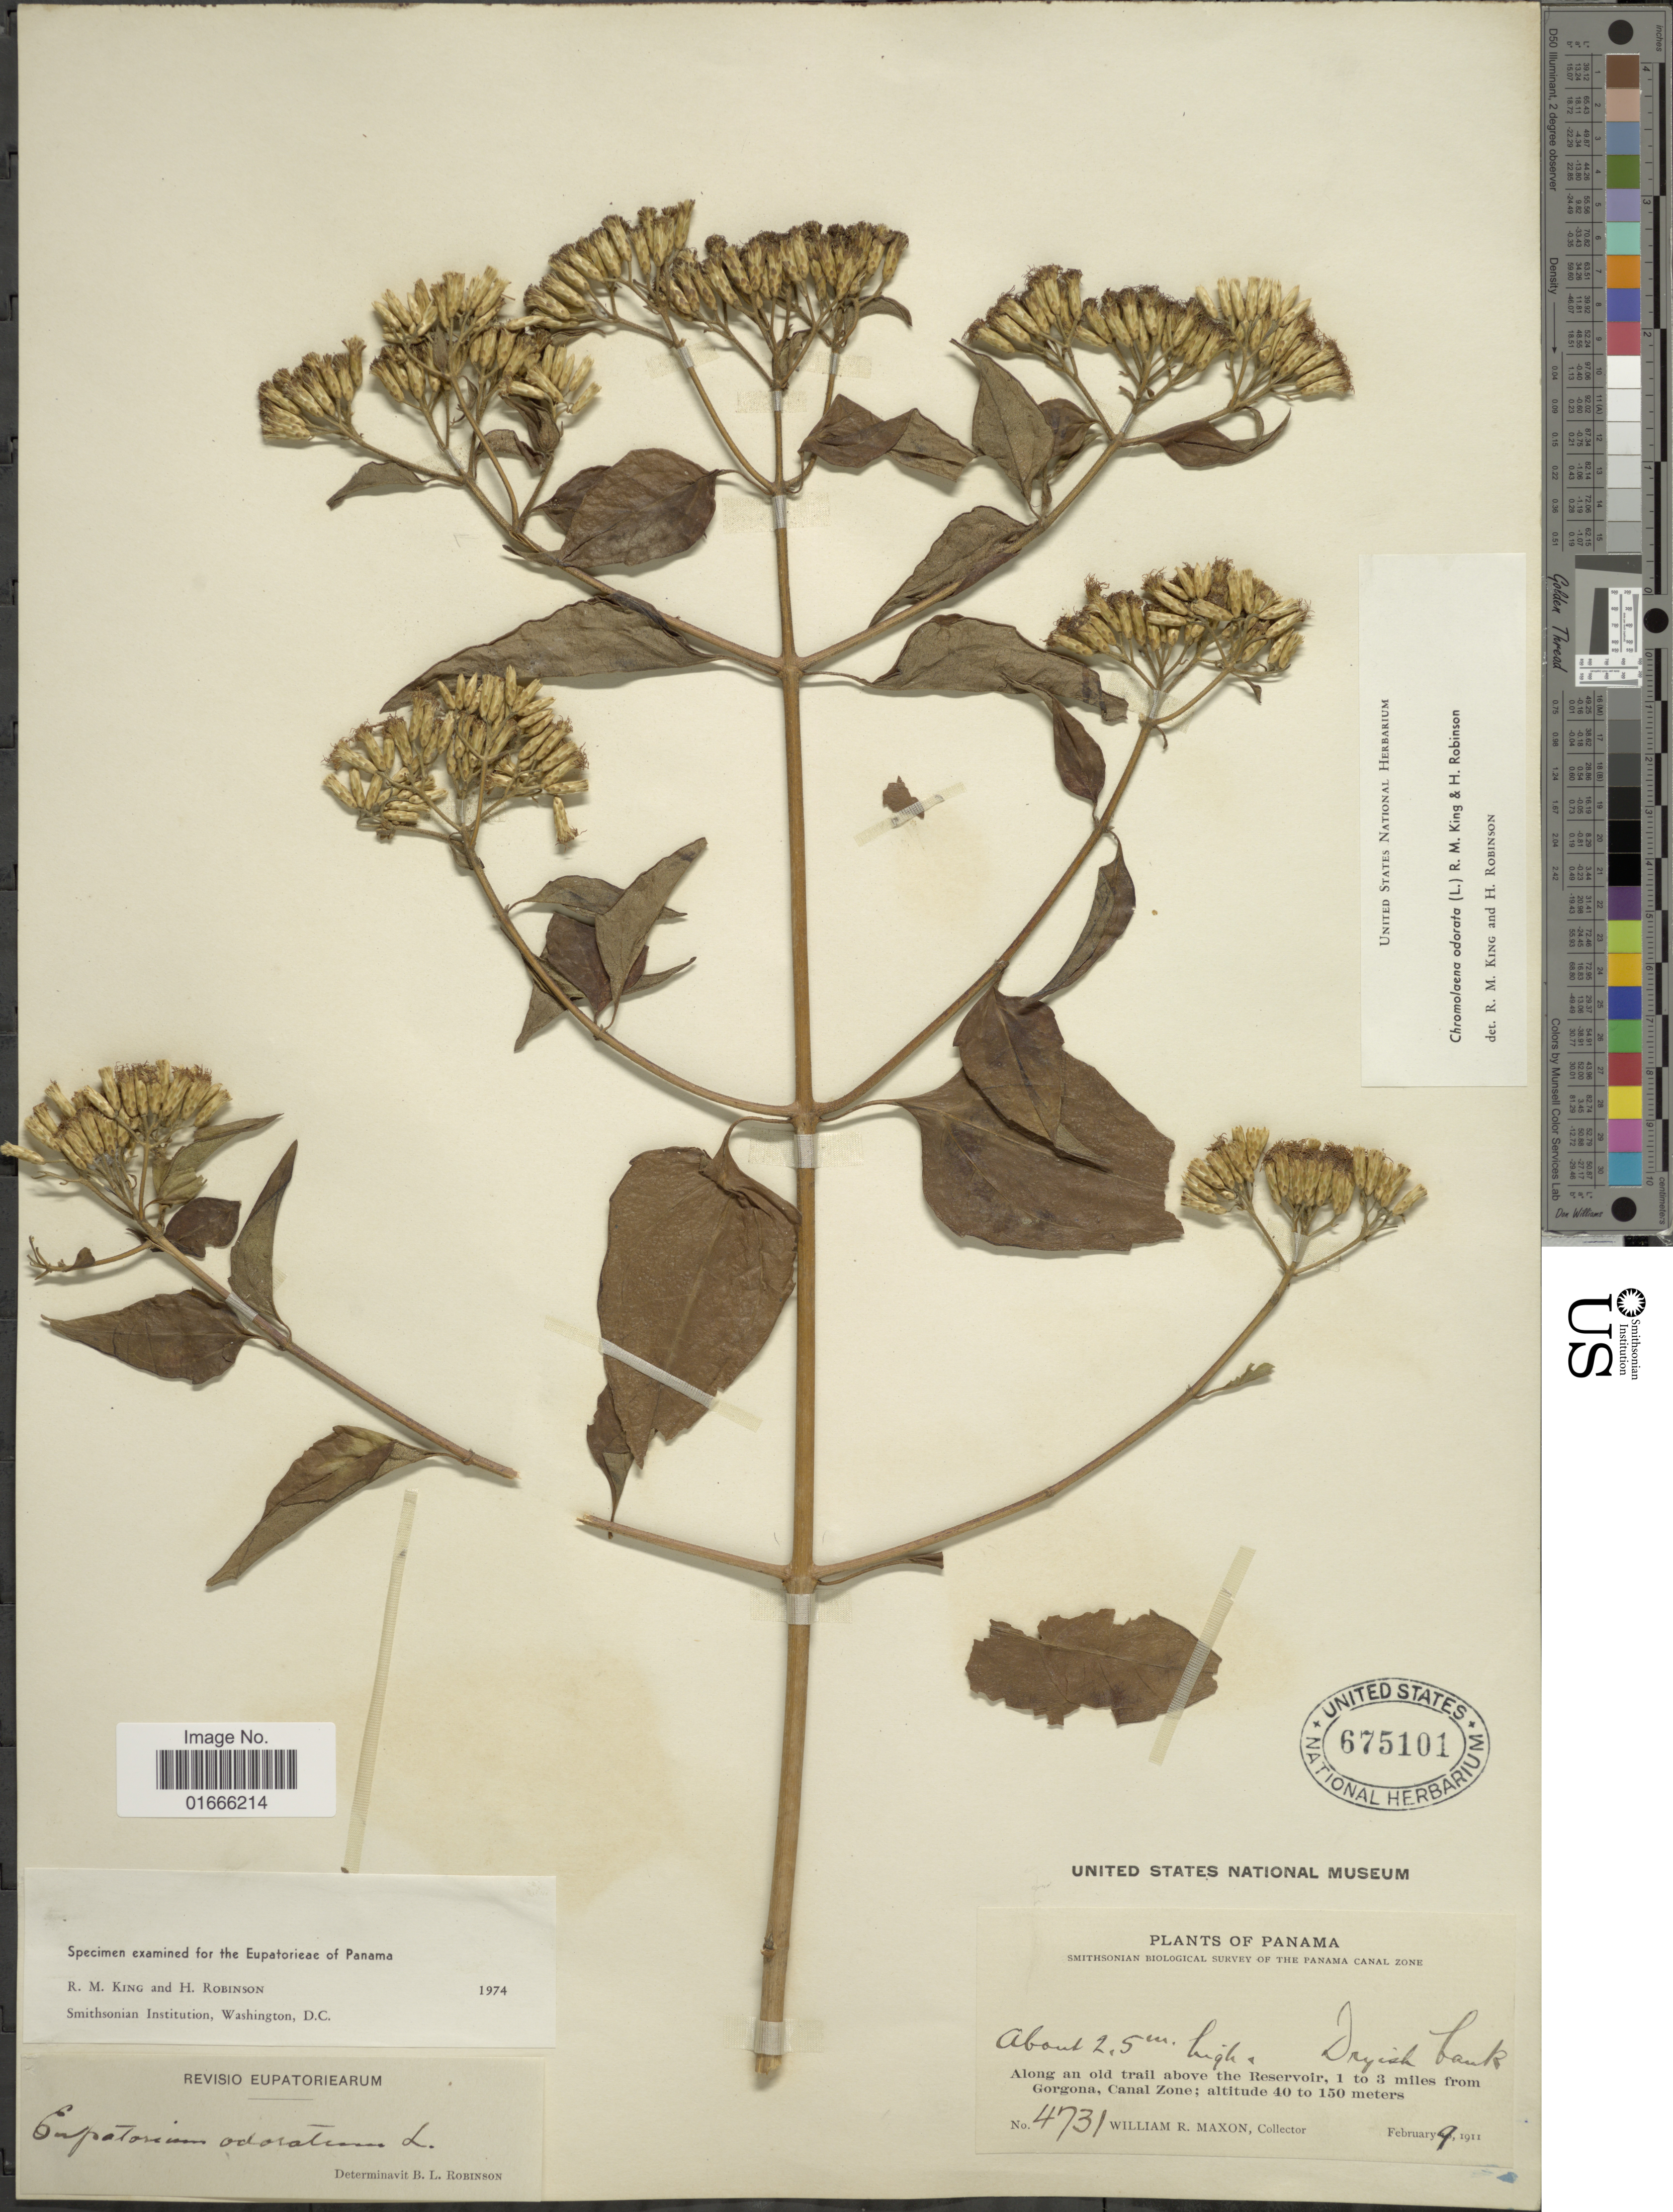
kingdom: Plantae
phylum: Tracheophyta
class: Magnoliopsida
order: Asterales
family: Asteraceae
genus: Chromolaena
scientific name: Chromolaena odorata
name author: (L.) R.M. King & H. Rob.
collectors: W. R. Maxon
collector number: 4731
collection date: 1911-02-09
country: Panama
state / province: Colón / Panamá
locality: Along an old trail above the Reservoir, 1 to 3 miles from Gorgona, Canal Zone.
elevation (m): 40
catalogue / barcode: US 675101